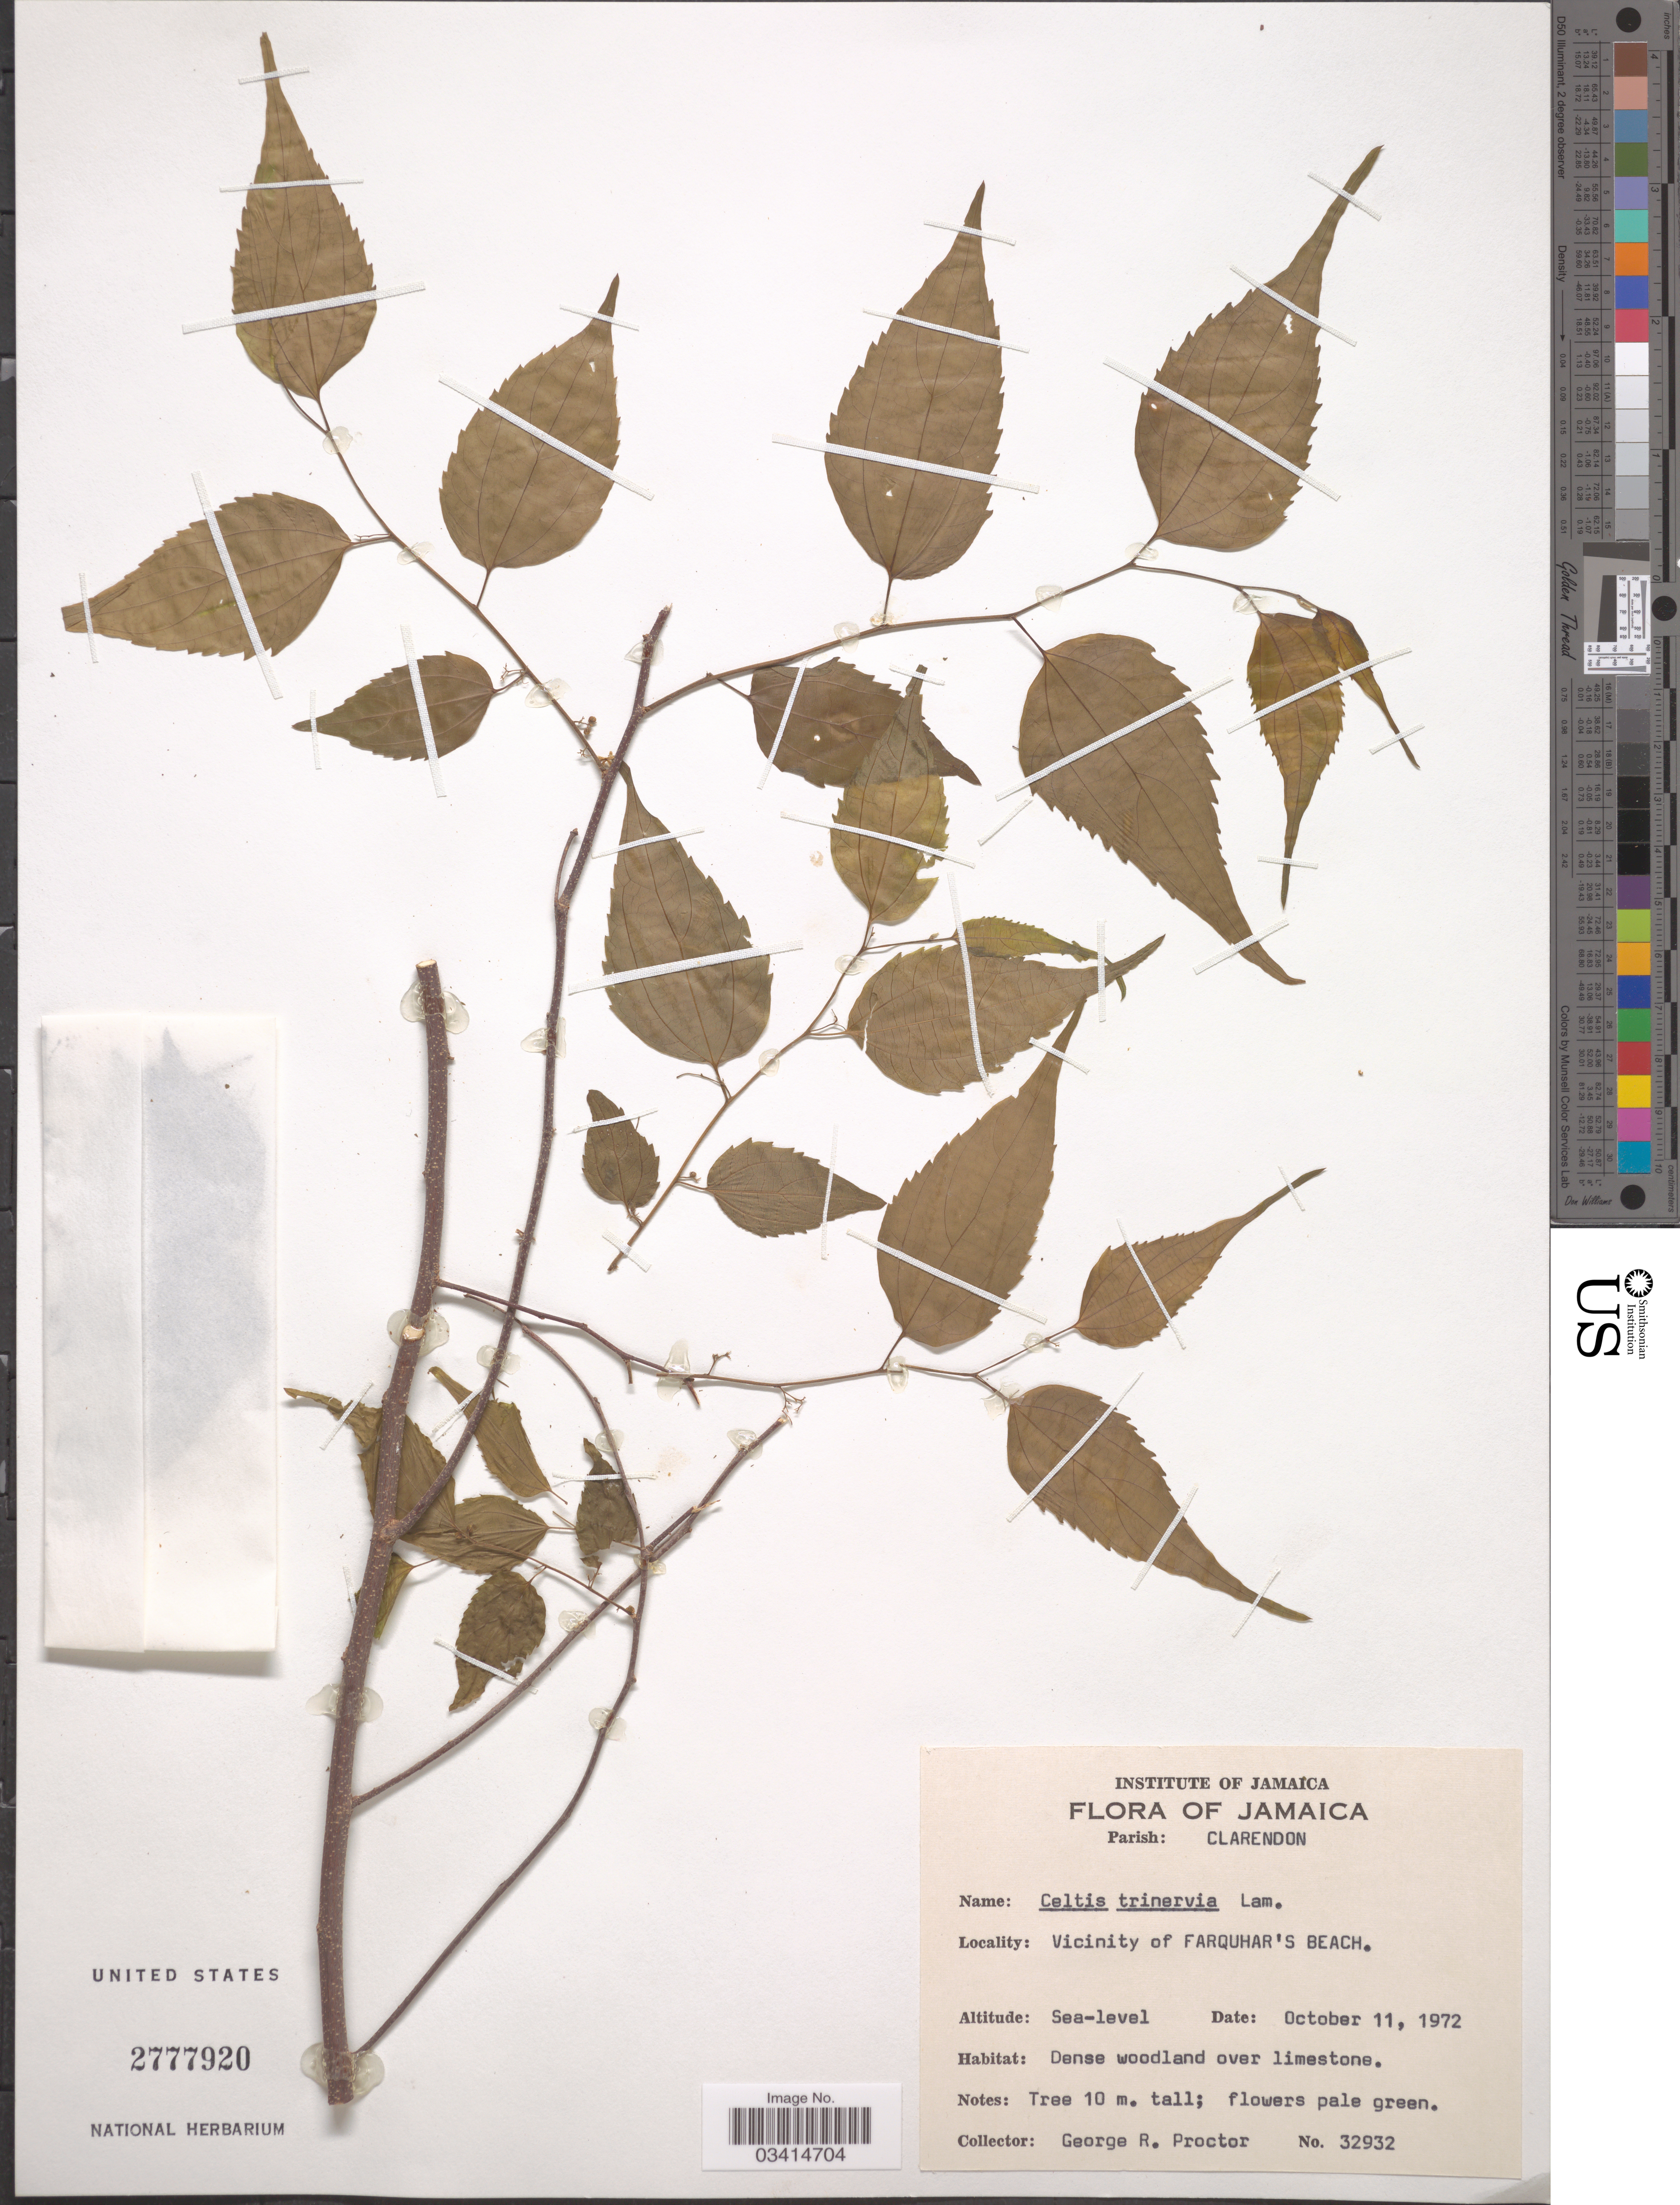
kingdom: Plantae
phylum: Tracheophyta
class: Magnoliopsida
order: Rosales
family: Cannabaceae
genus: Celtis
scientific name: Celtis trinervia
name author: Lam.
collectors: G. R. Proctor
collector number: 32932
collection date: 1972-10-11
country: Jamaica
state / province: Clarendon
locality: Parish: Claredon. Vicinity of Farquhar's Beach.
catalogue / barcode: US 2777920